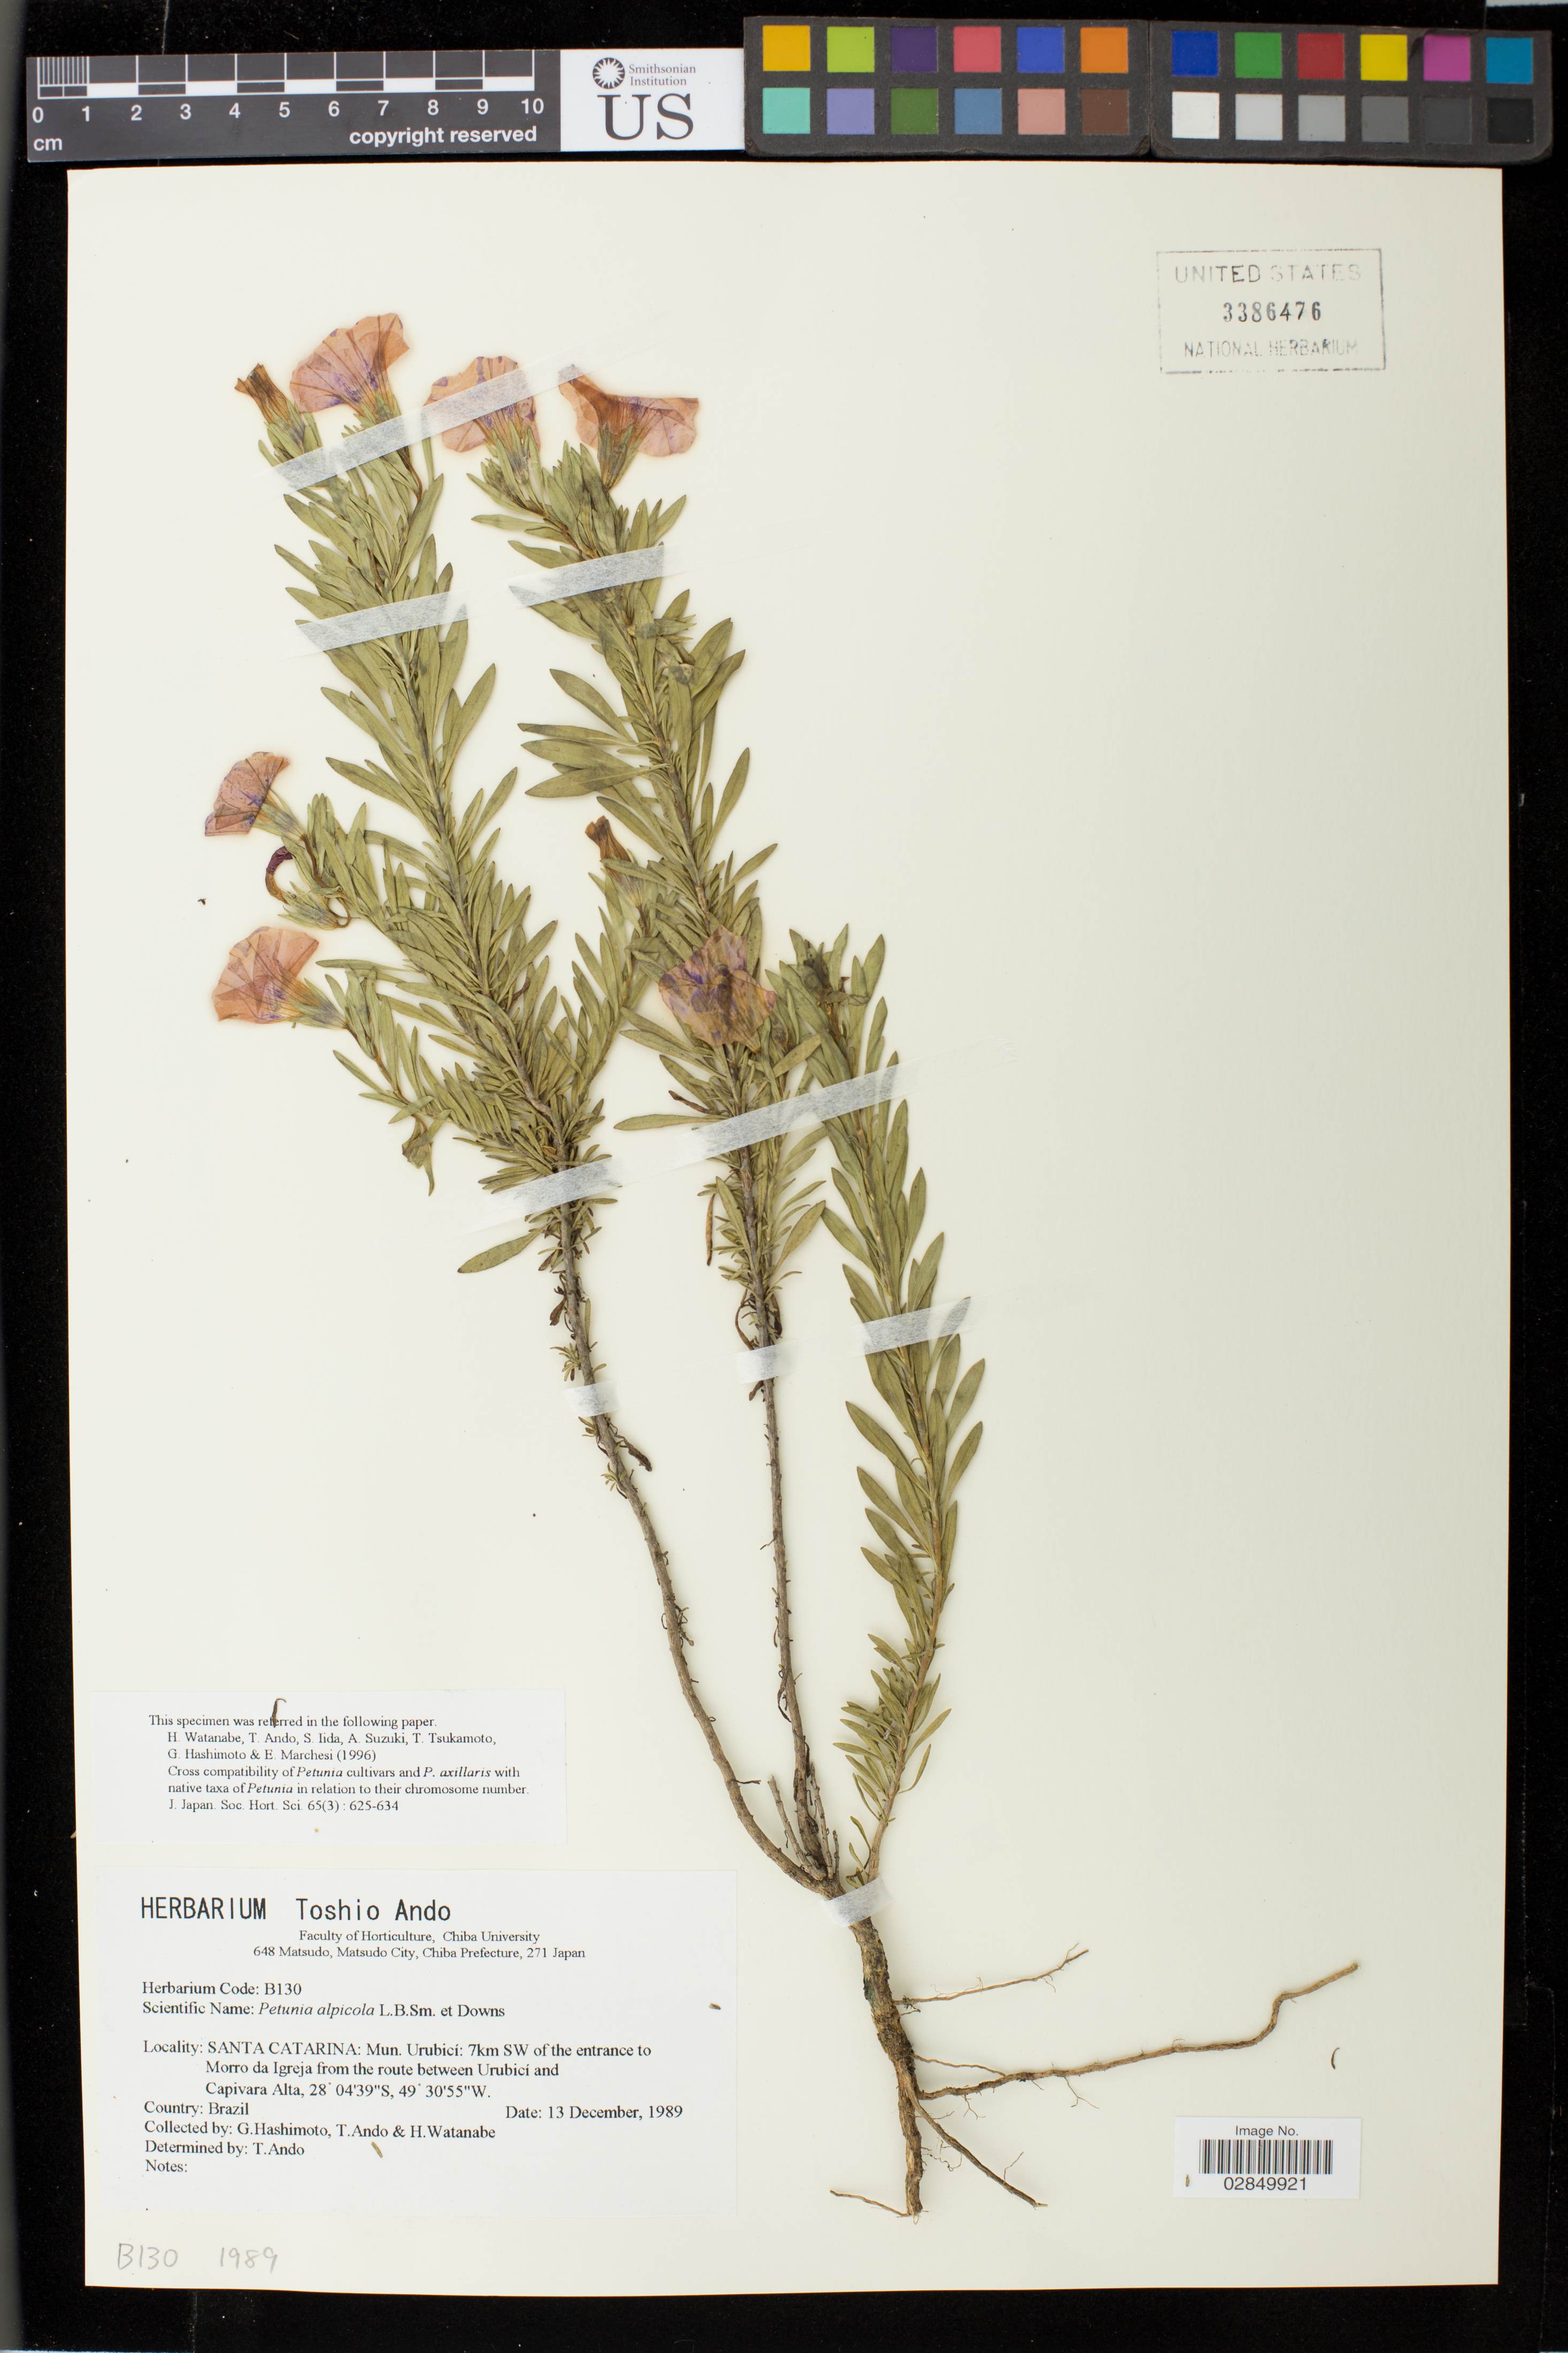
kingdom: Plantae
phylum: Tracheophyta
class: Magnoliopsida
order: Solanales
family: Solanaceae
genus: Calibrachoa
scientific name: Calibrachoa sellowiana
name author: (Sendtn.) Wijsman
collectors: G. Hashimoto, T. Ando & H. Watanabe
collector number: B130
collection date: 1989-12-13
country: Brazil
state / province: Santa Catarina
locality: Mun. Urubici: 7km SW of the entrance to Morro da Igreja from the route between Urubici and Capivara Alta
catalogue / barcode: US 3386476